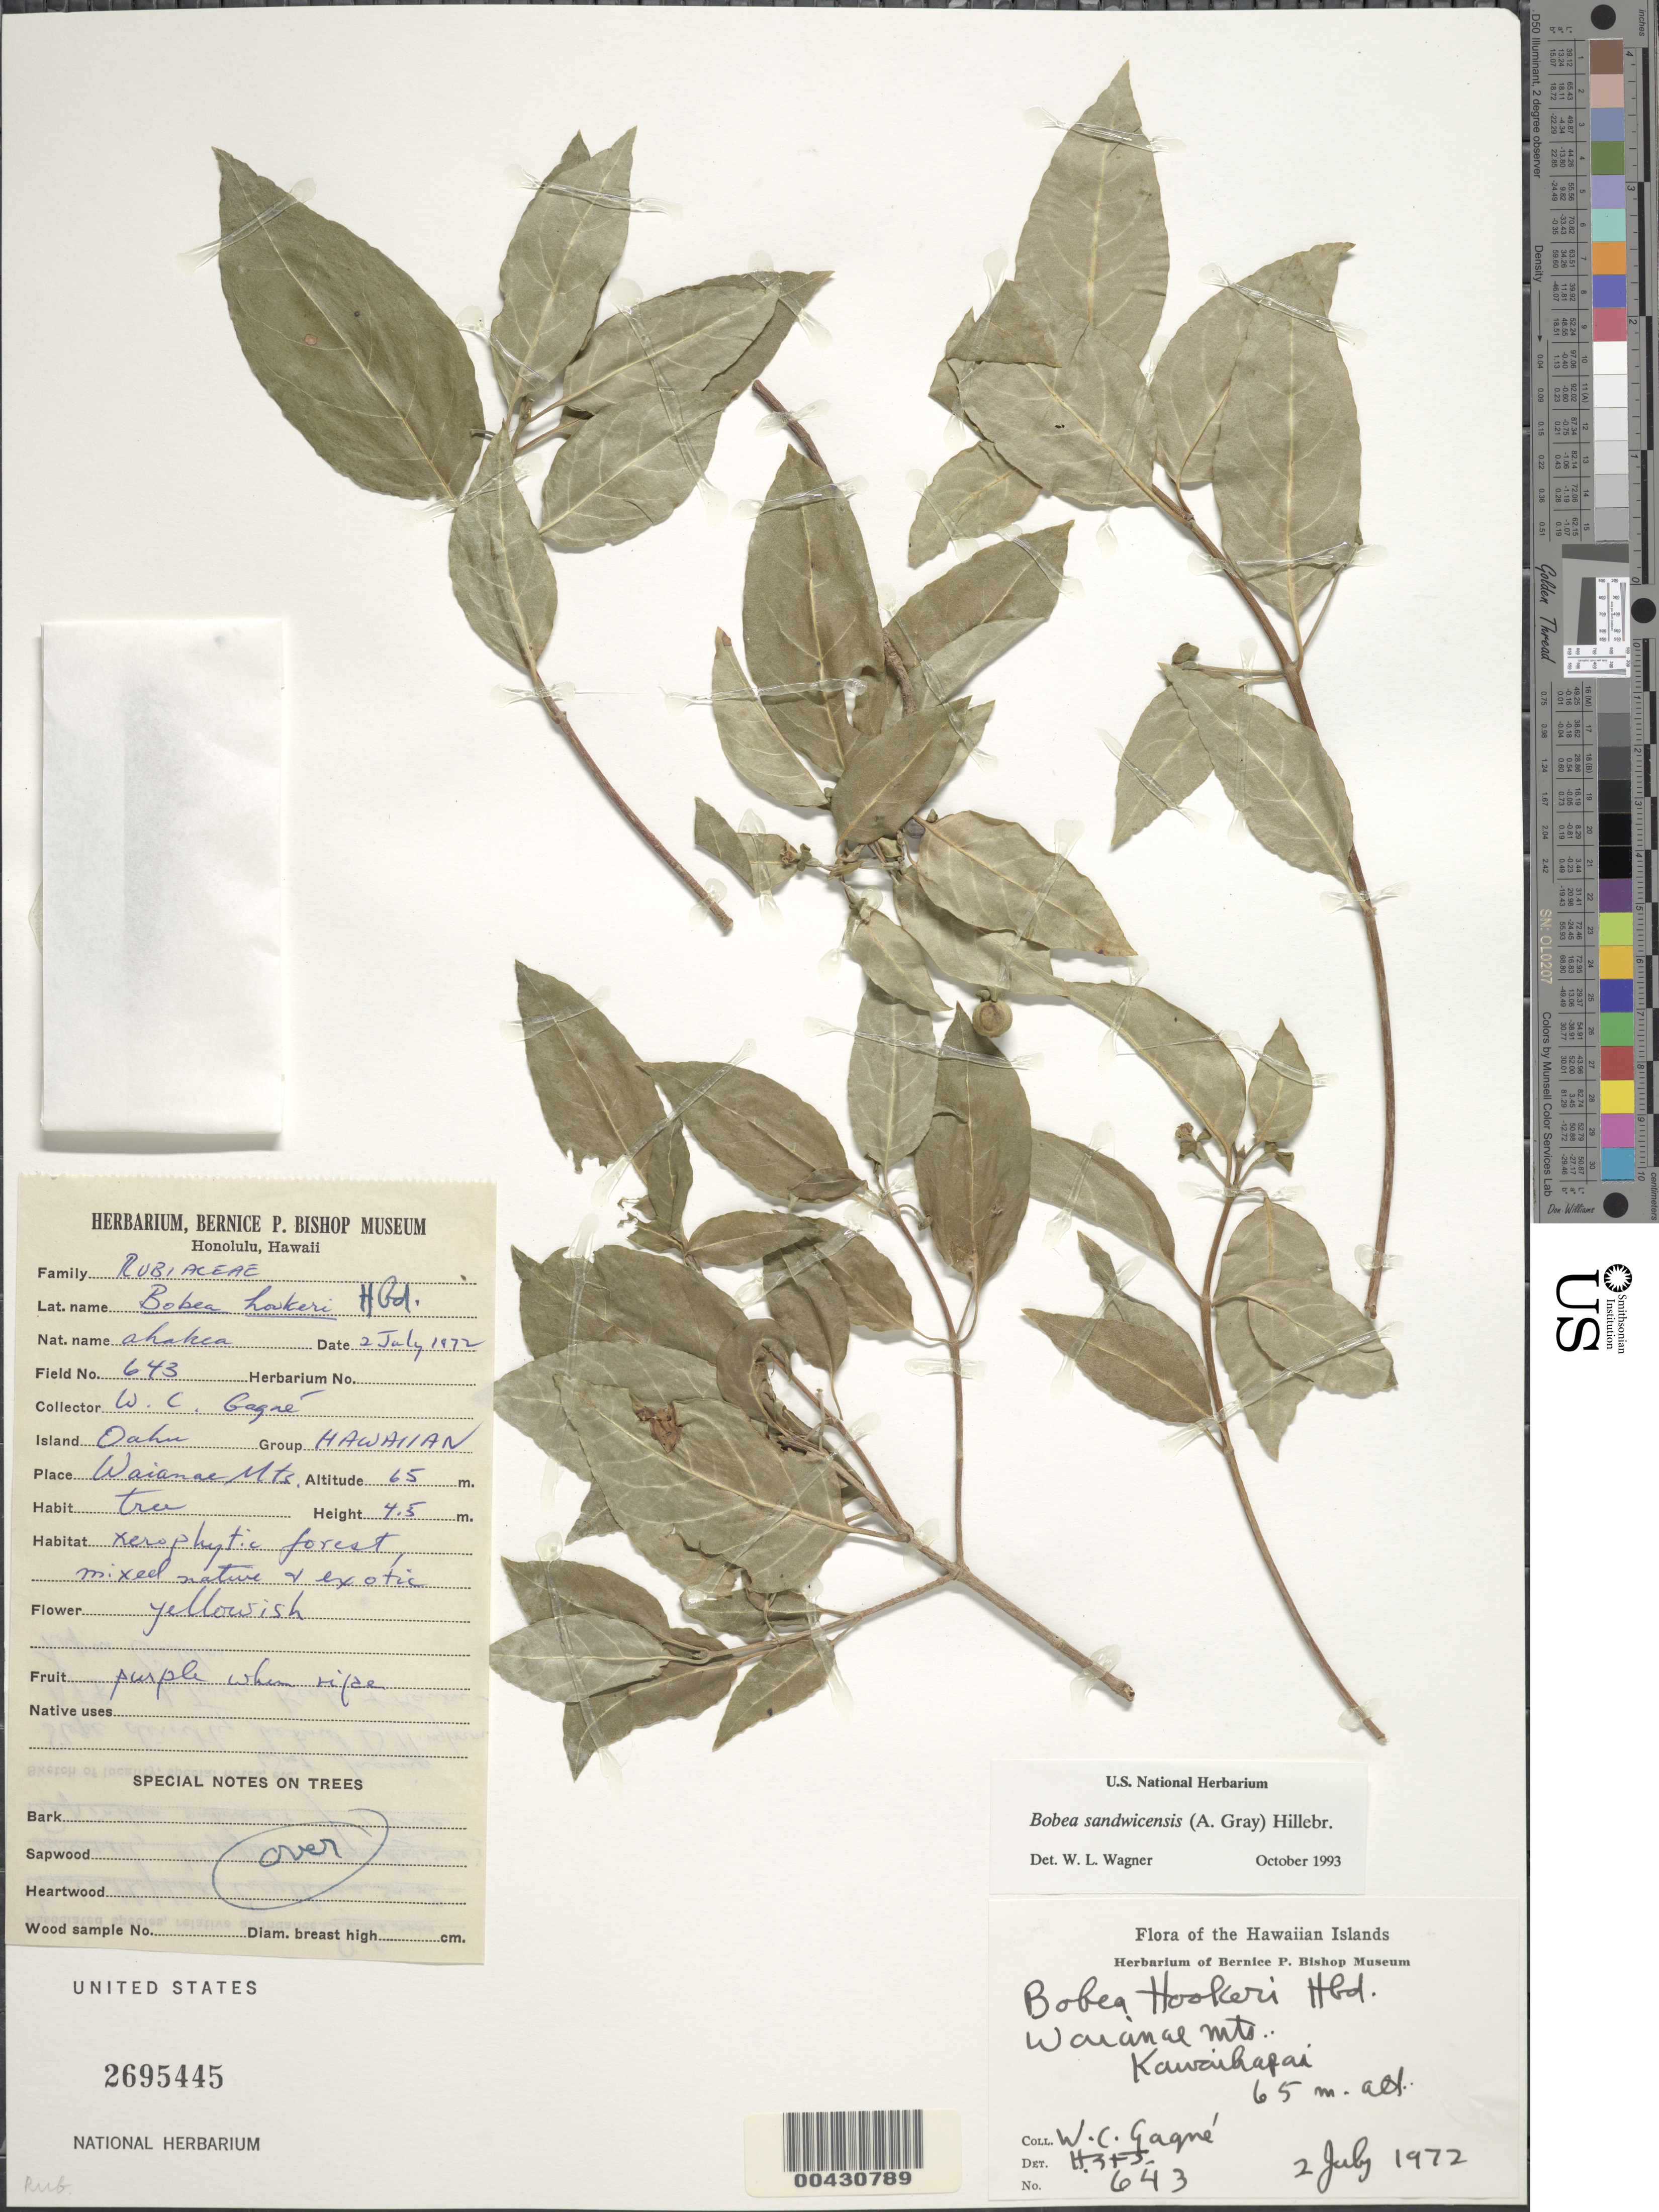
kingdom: Plantae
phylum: Tracheophyta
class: Magnoliopsida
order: Gentianales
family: Rubiaceae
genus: Bobea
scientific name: Bobea sandwicensis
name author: (A. Gray) Hillebr.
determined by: Wagner, W. L., (BOT), Smithsonian Institution - National Museum of Natural History (UNITED STATES)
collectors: W. Gagne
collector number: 643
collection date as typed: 2 Jul 1972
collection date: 1972-07-02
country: United States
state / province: Hawaii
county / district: Honolulu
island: Oahu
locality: Waianae Mts., Kawaihapai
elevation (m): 65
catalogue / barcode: US 2695445